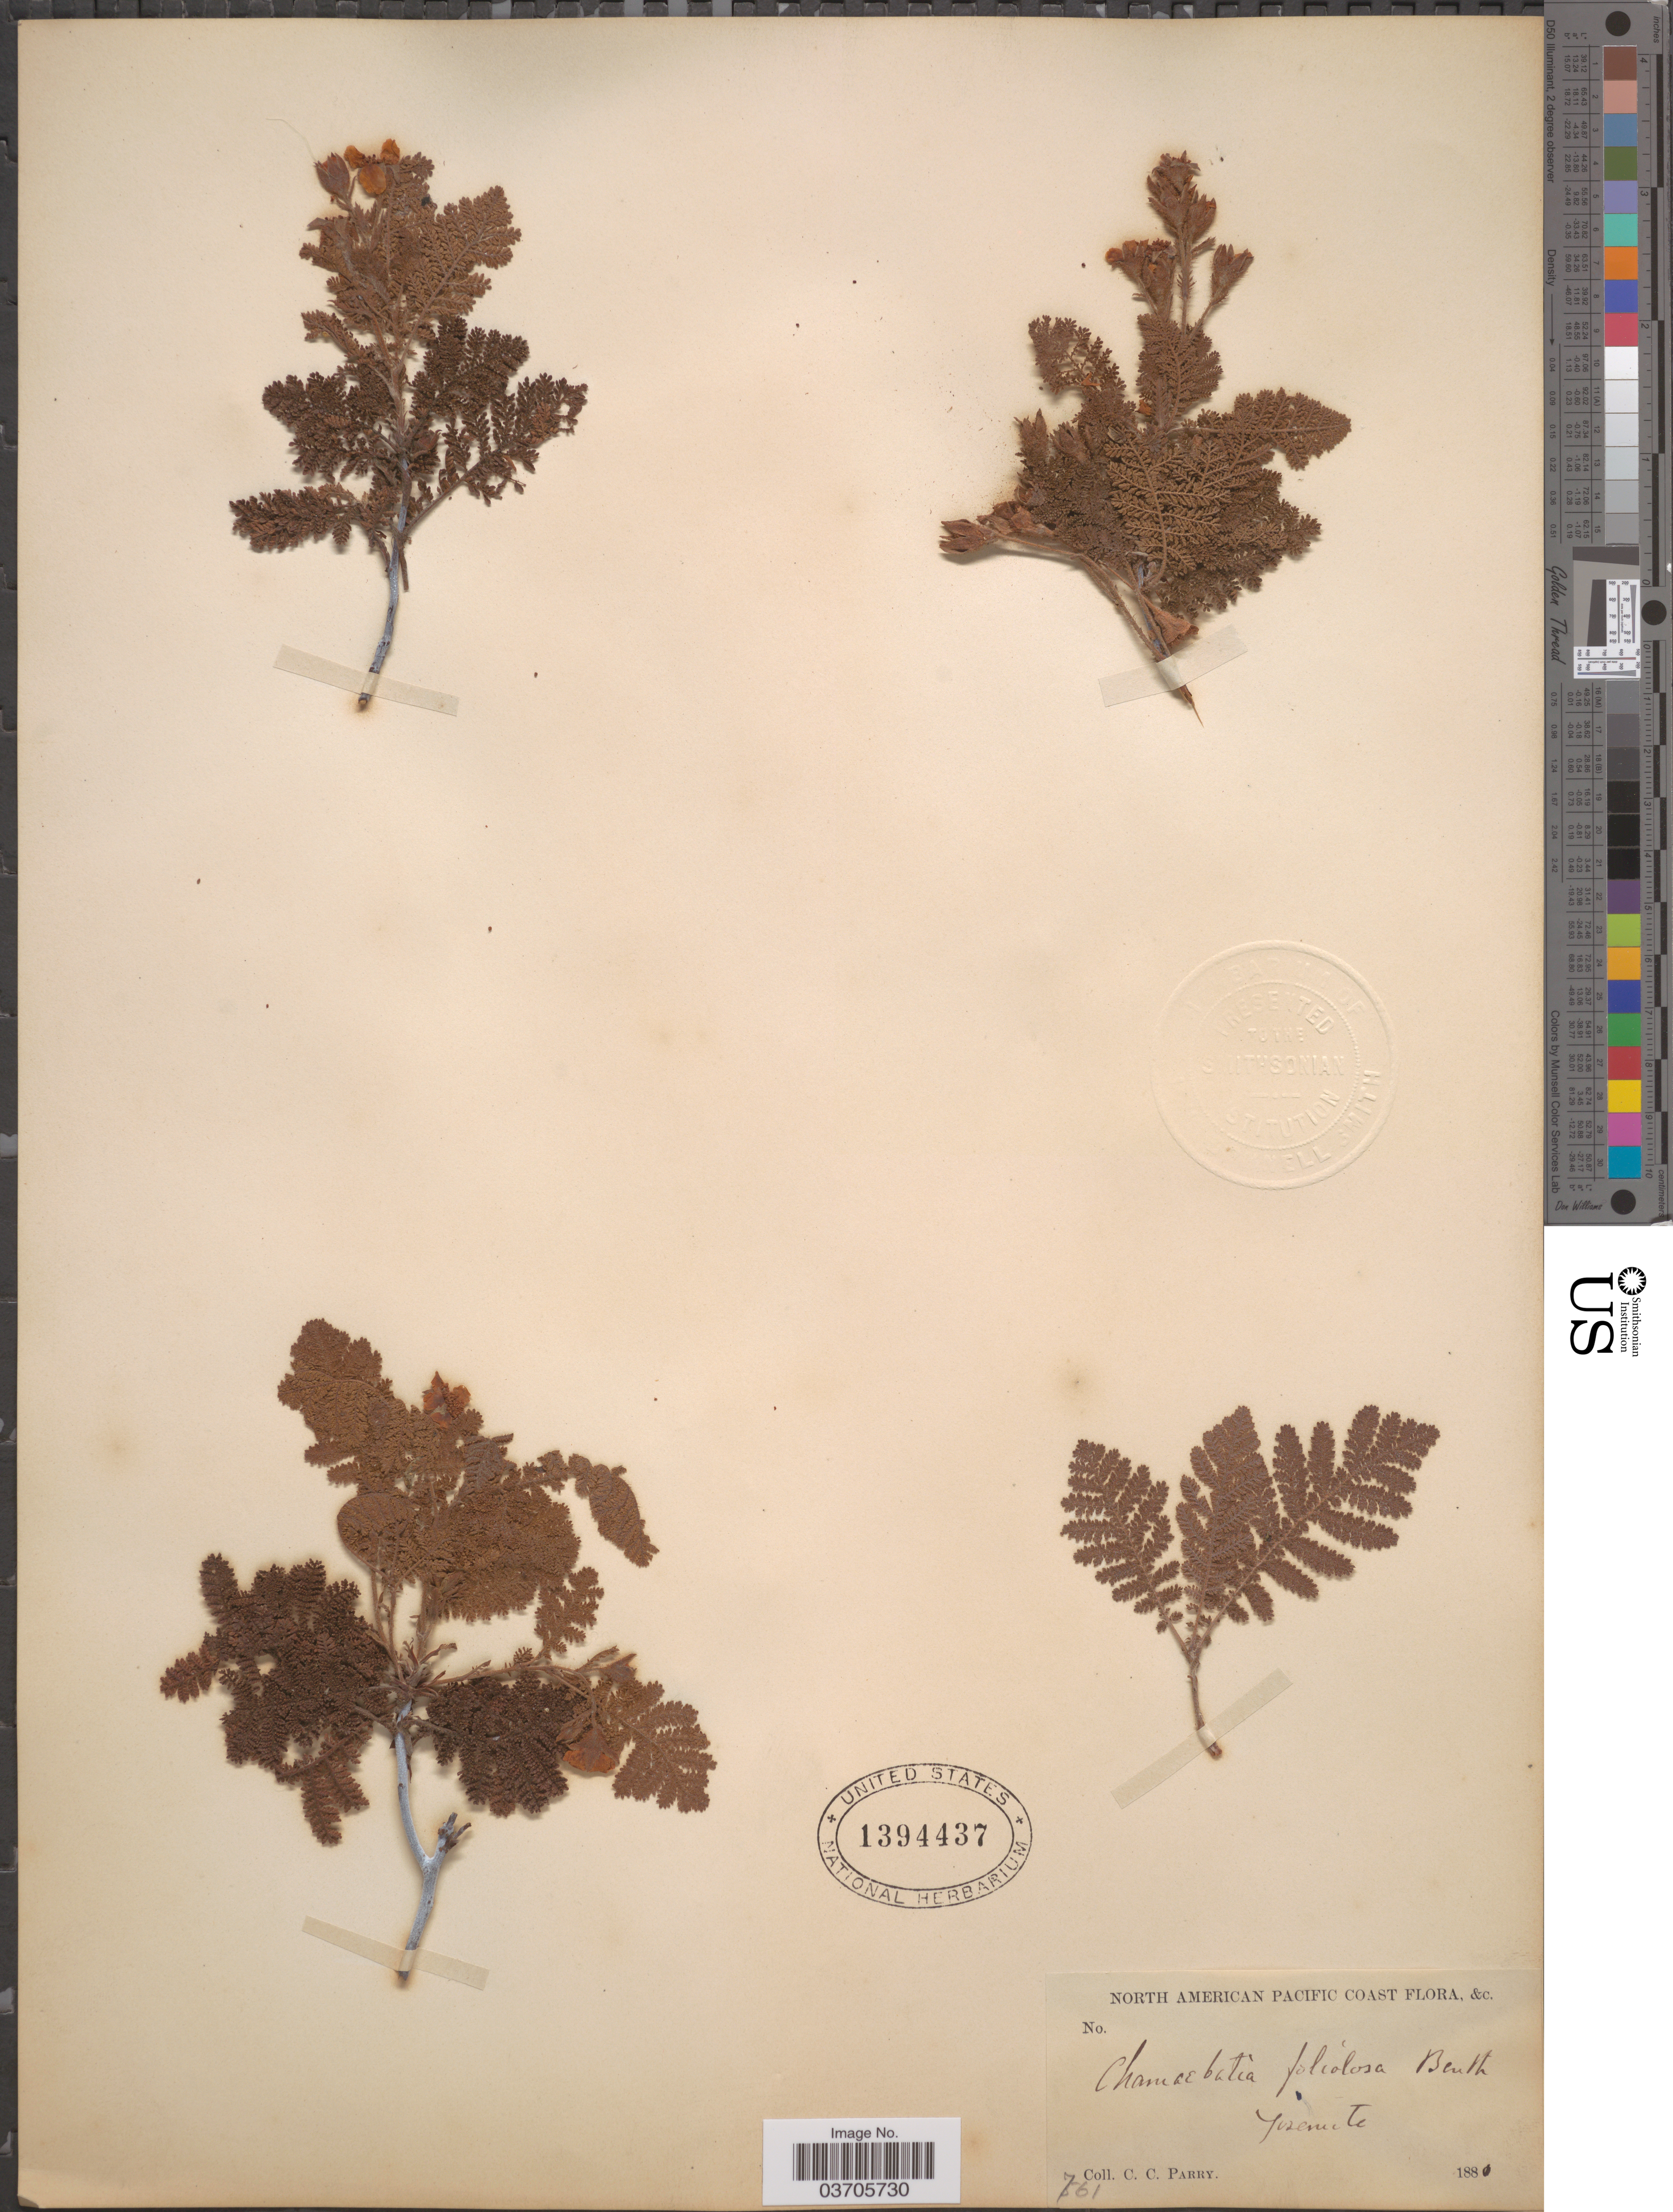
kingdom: Plantae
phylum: Tracheophyta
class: Magnoliopsida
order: Rosales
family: Rosaceae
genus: Chamaebatia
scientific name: Chamaebatia foliolosa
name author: Benth.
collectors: C. C. Parry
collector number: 761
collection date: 1881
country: United States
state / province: California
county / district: Mariposa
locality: North American Pacific Coast. Yosemite.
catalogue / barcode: US 1394437